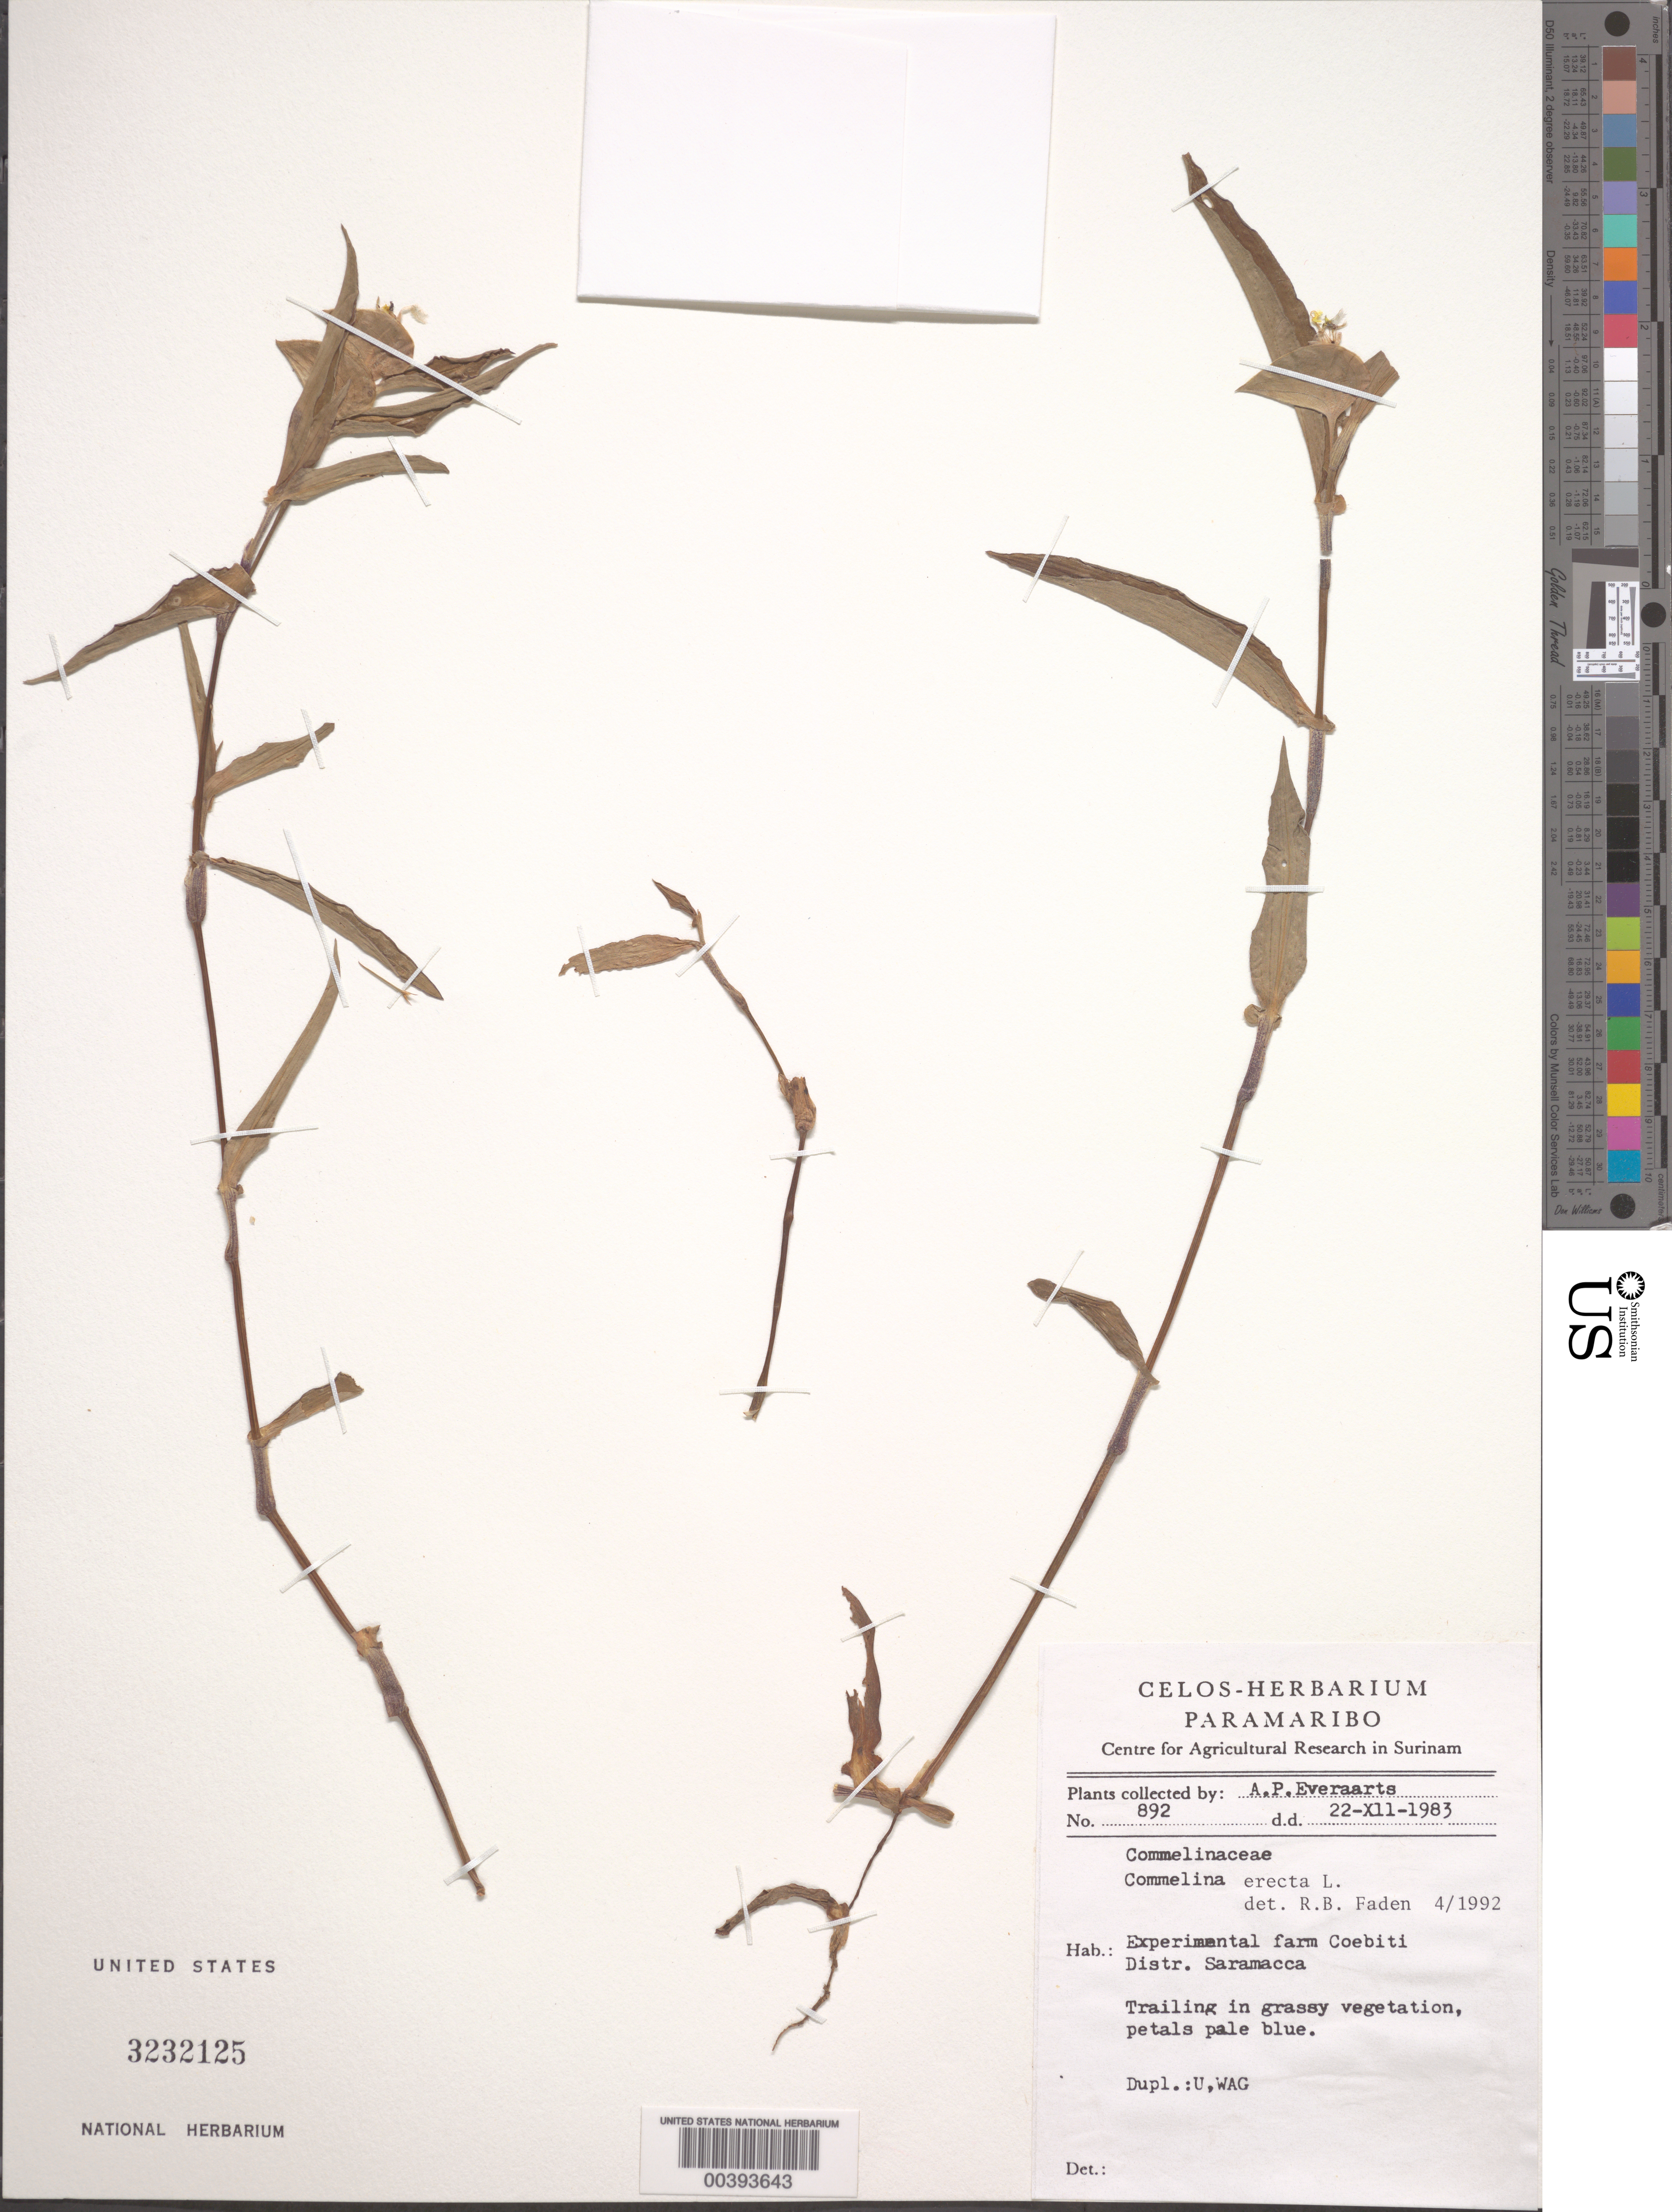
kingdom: Plantae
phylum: Tracheophyta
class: Liliopsida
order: Commelinales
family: Commelinaceae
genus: Commelina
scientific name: Commelina erecta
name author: L.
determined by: Faden, Robert B., (US), Smithsonian Institution - National Museum of Natural History (UNITED STATES)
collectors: A. Everaarts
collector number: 892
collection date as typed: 22 Dec 1983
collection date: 1983-12-22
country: Suriname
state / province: Saramacca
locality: Experimental farm coebiti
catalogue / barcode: US 3232125